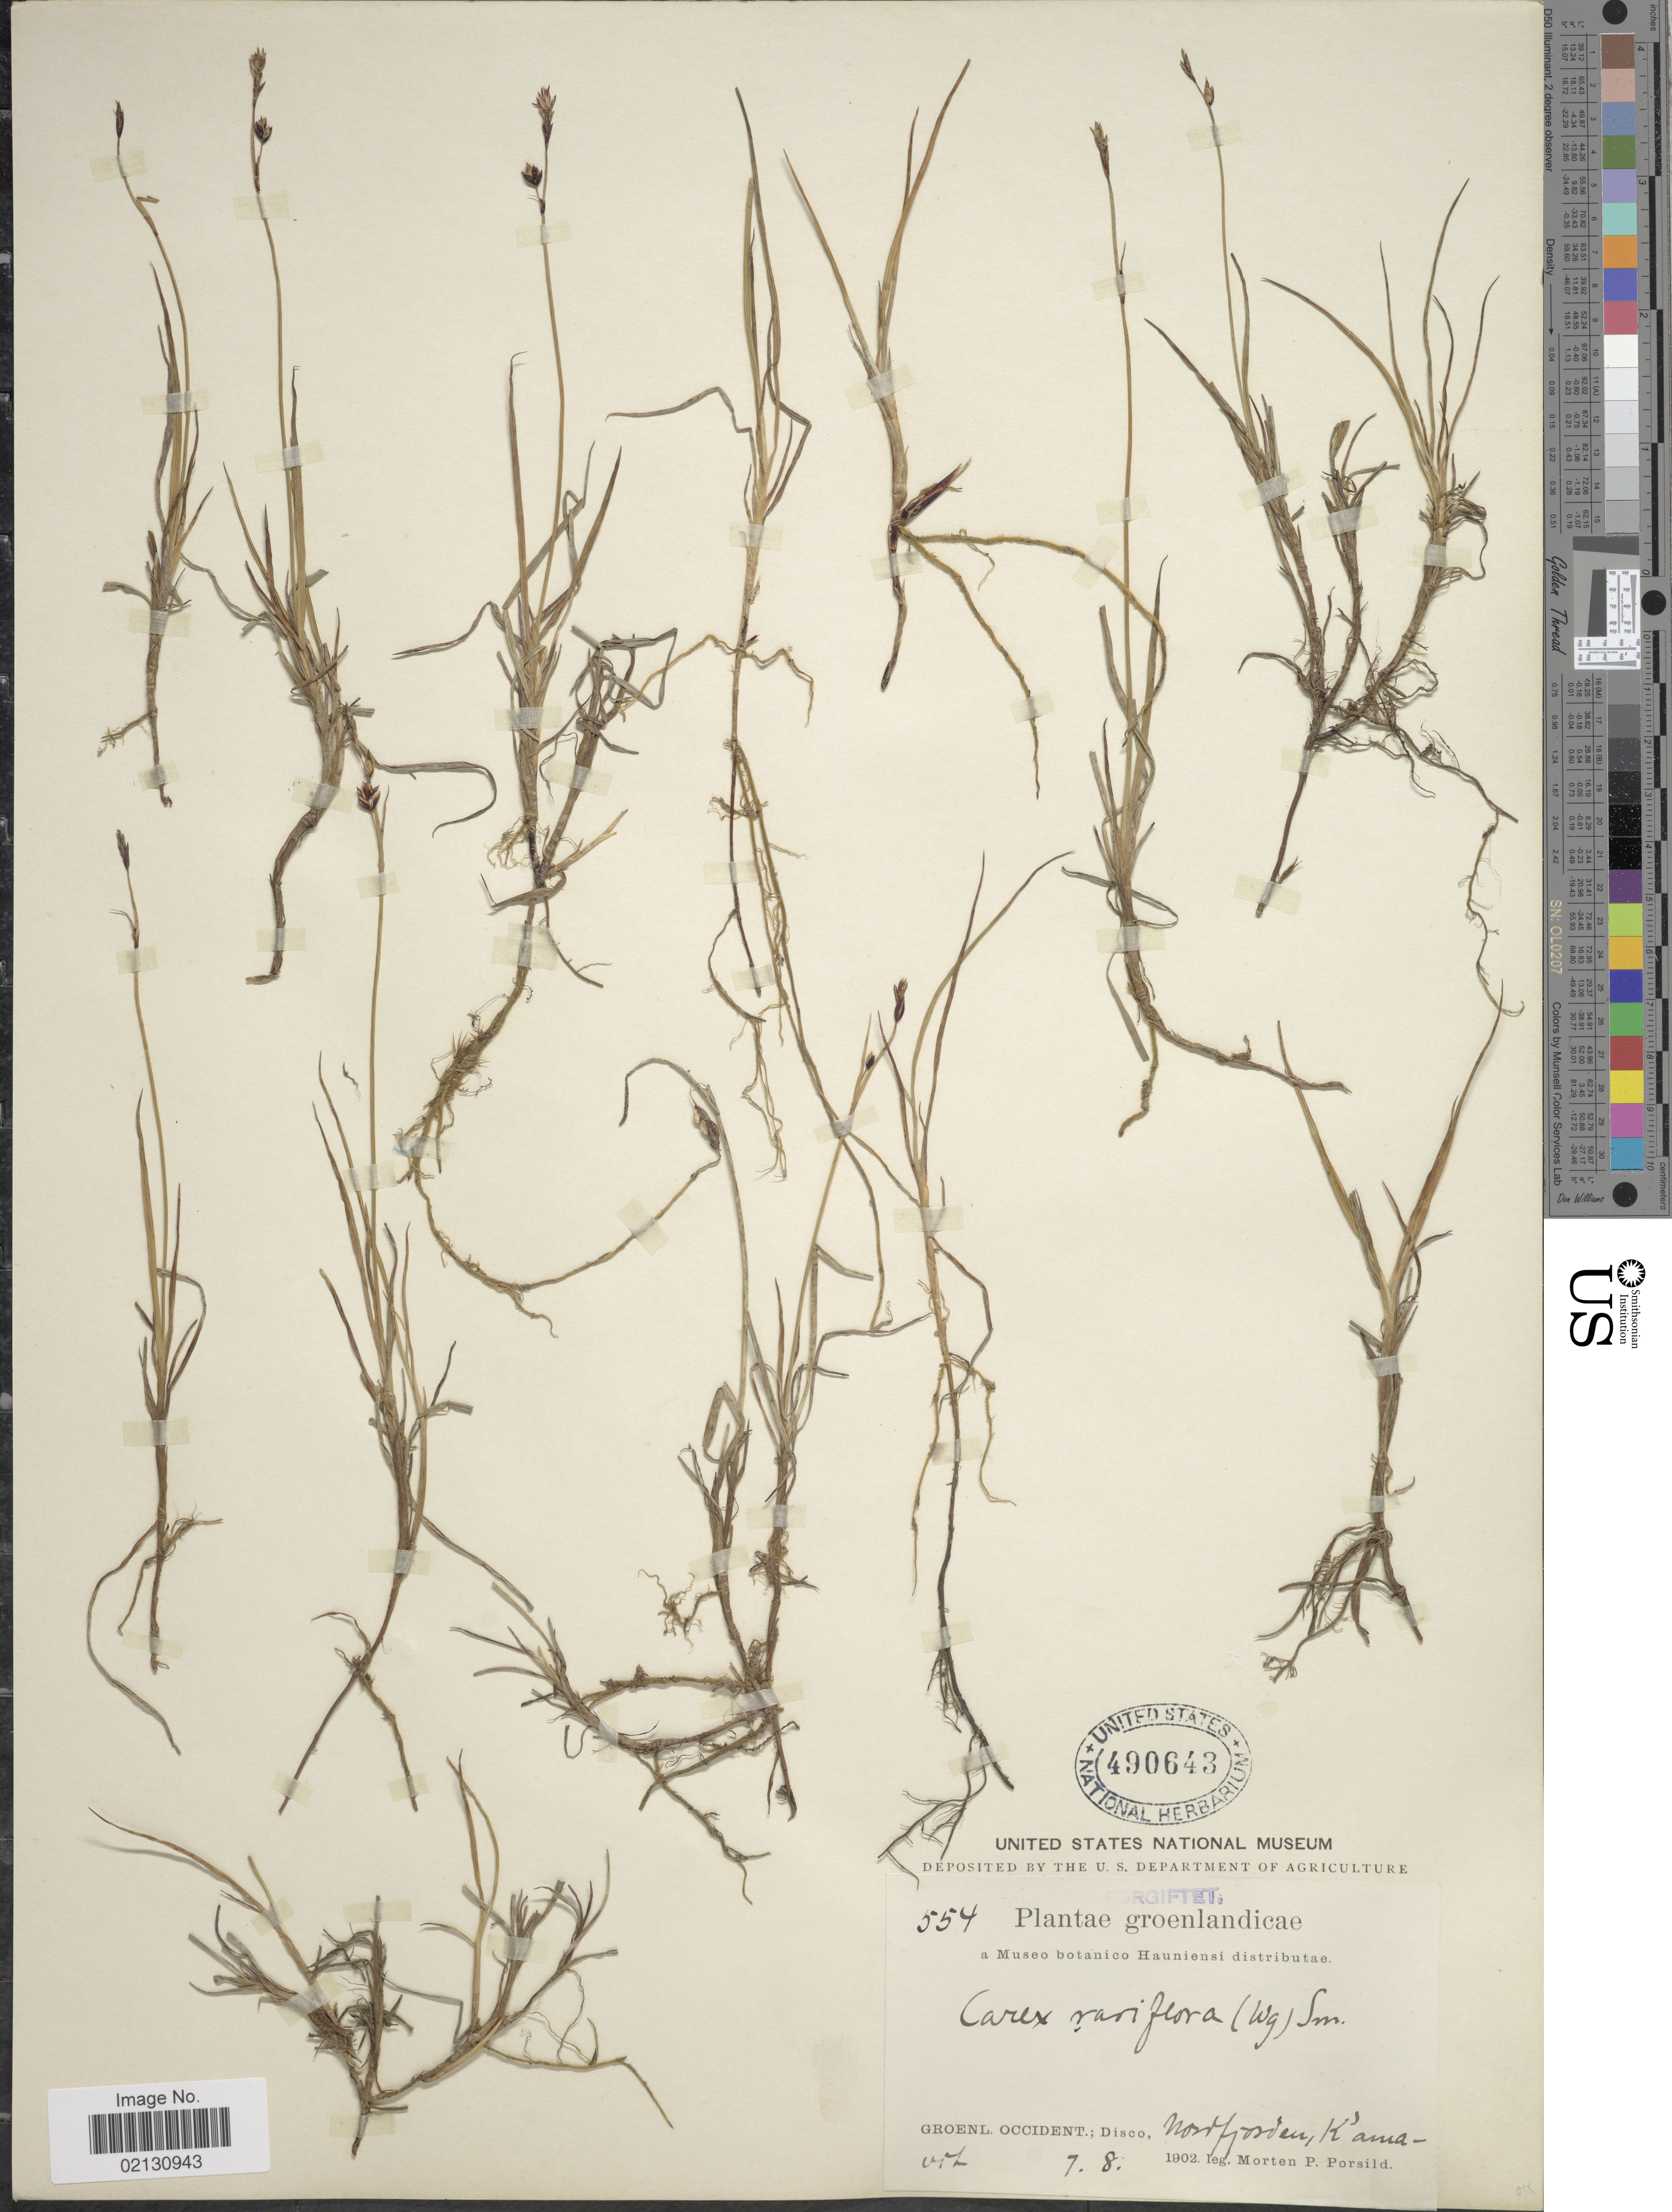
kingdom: Plantae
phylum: Tracheophyta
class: Liliopsida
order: Poales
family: Cyperaceae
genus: Carex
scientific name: Carex rariflora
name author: (Wahlenb.) Sm.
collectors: M. P. Porsild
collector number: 554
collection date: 1902-08-07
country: Greenland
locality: Groenlandicae. Groenl. occident.; Disco, Nordfjorden, Kamavrk [interpreted]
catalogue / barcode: US 490643